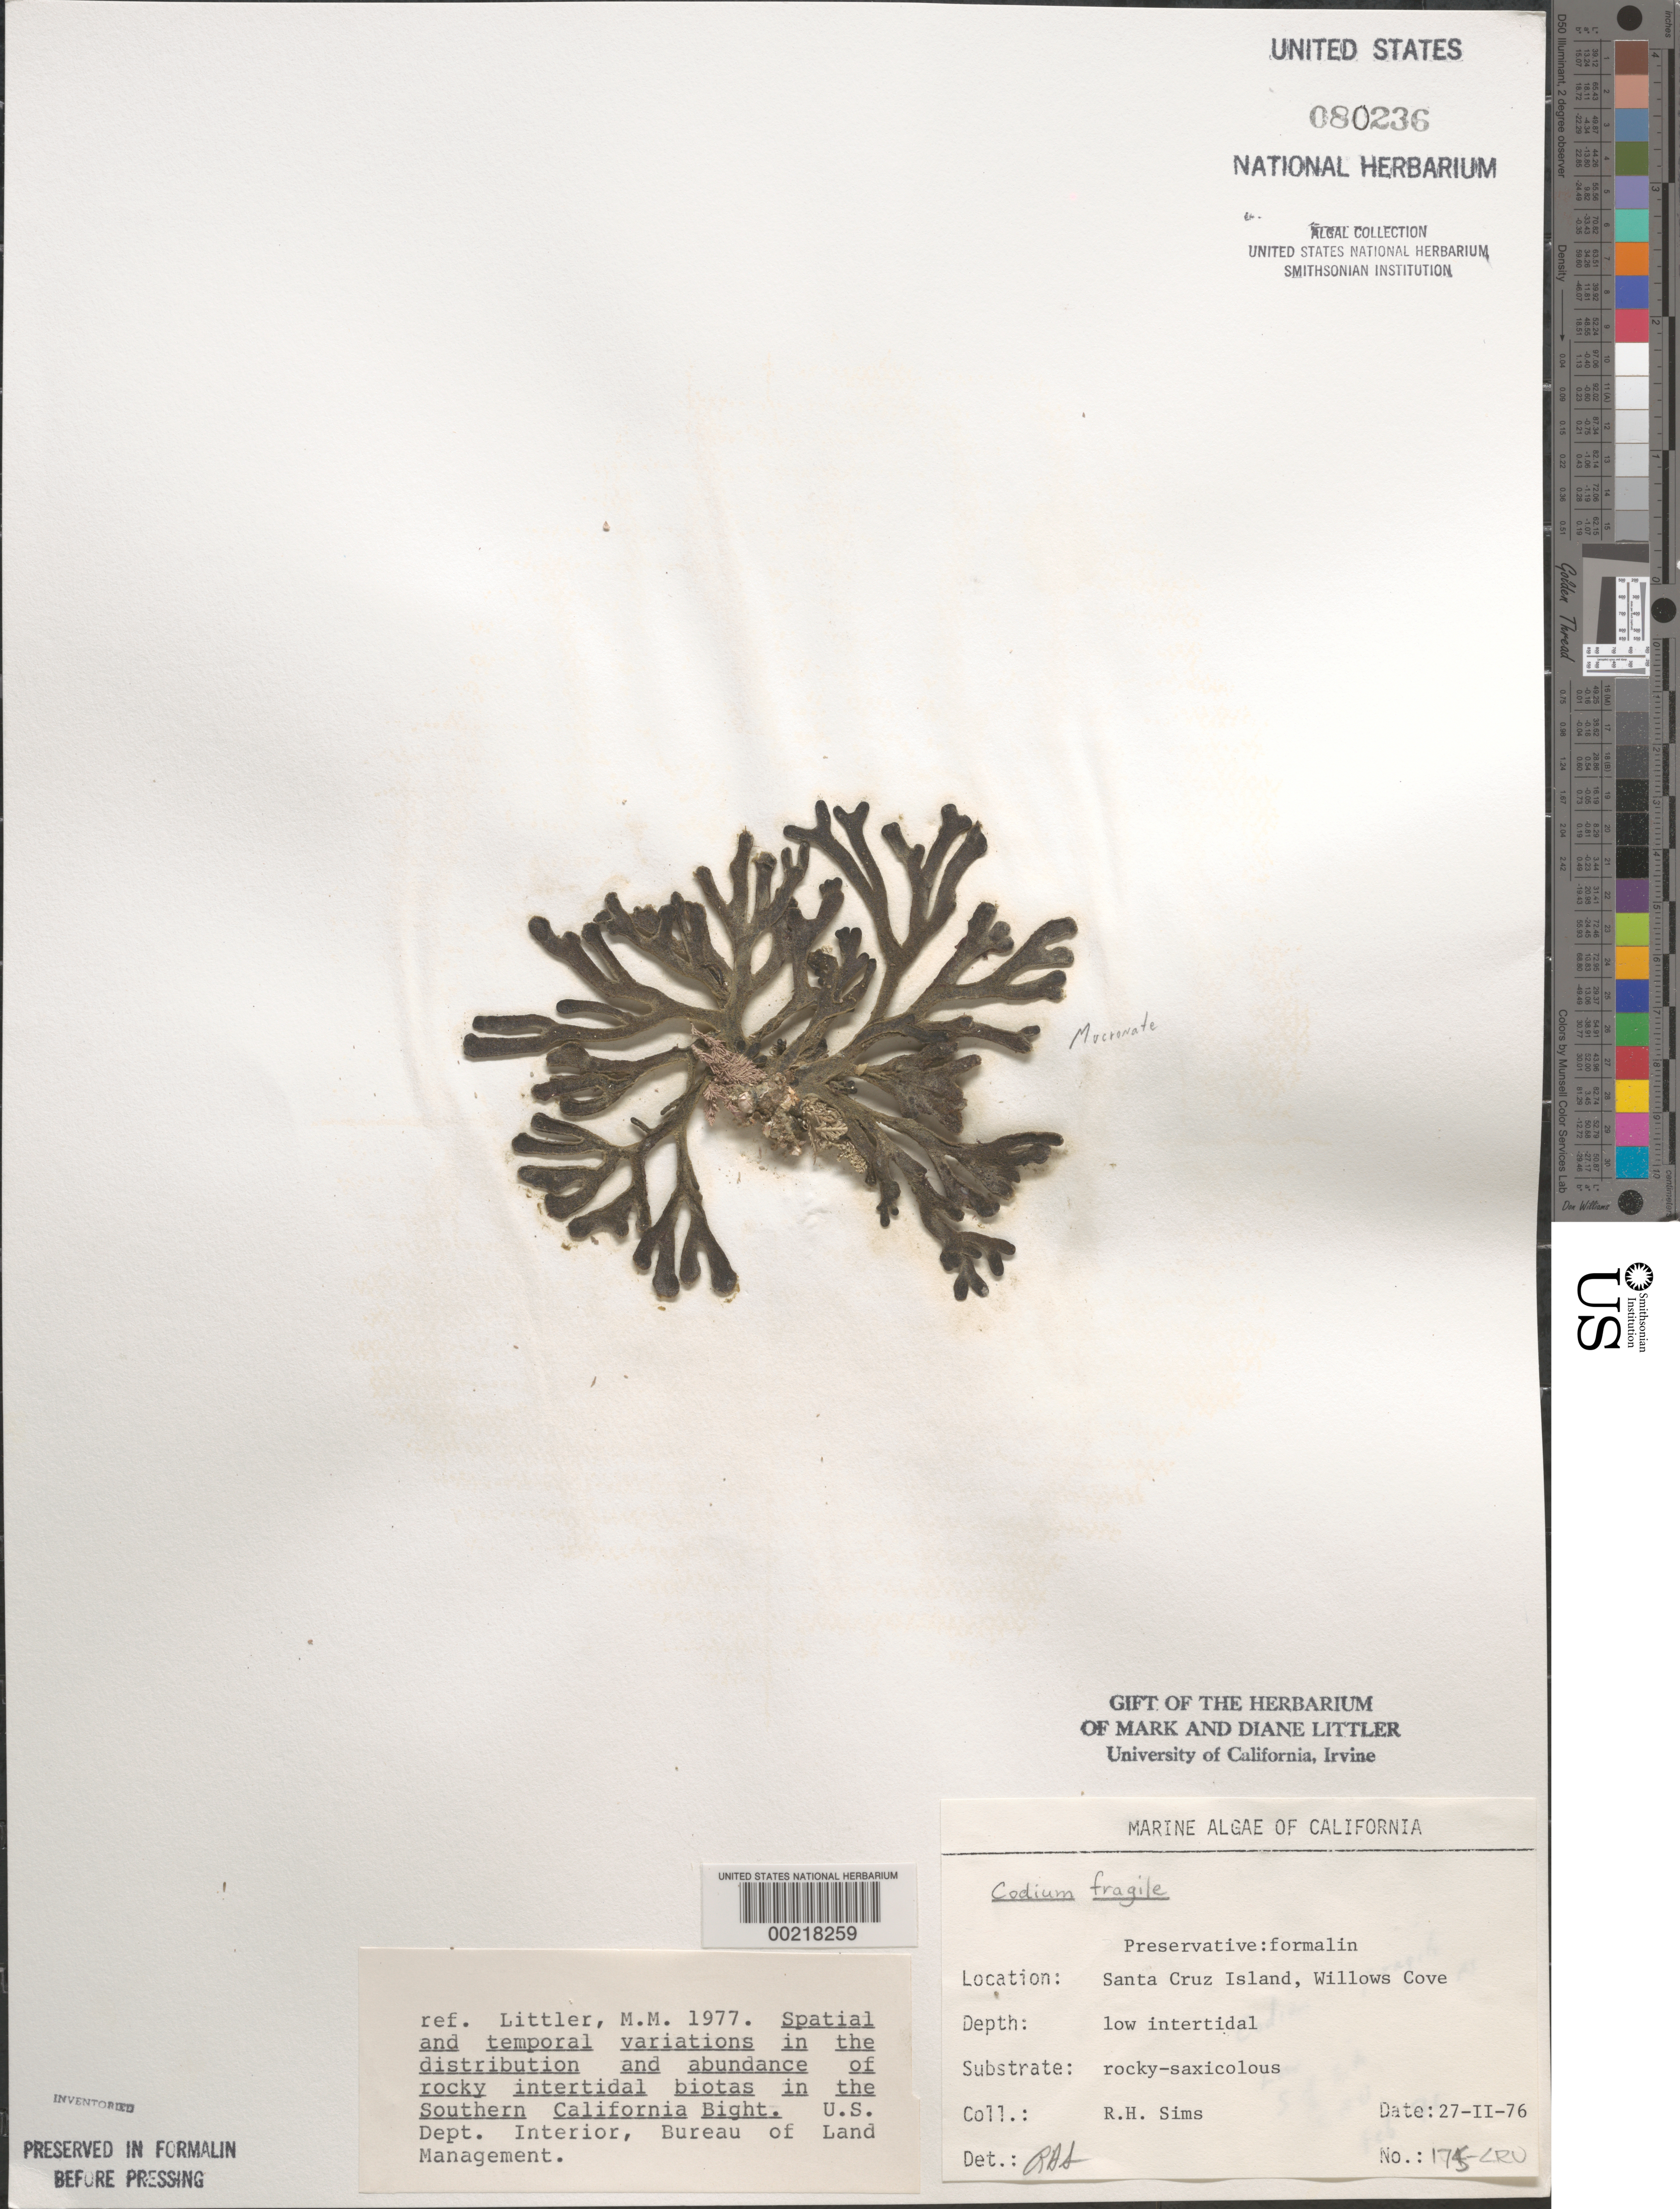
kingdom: Plantae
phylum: Chlorophyta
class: Ulvophyceae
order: Bryopsidales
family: Codiaceae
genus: Codium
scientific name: Codium fragile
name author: (Suringar) P. Hariot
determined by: Sims, Robert H.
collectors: R. H. Sims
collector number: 175-cru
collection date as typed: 27 Feb 1976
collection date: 1976-02-27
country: United States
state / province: California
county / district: Santa Barbara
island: Santa Cruz Island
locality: Willows Anchorage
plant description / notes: BLM-SOCALBIGHT Rocky Intertidal Survey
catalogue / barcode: US 80236